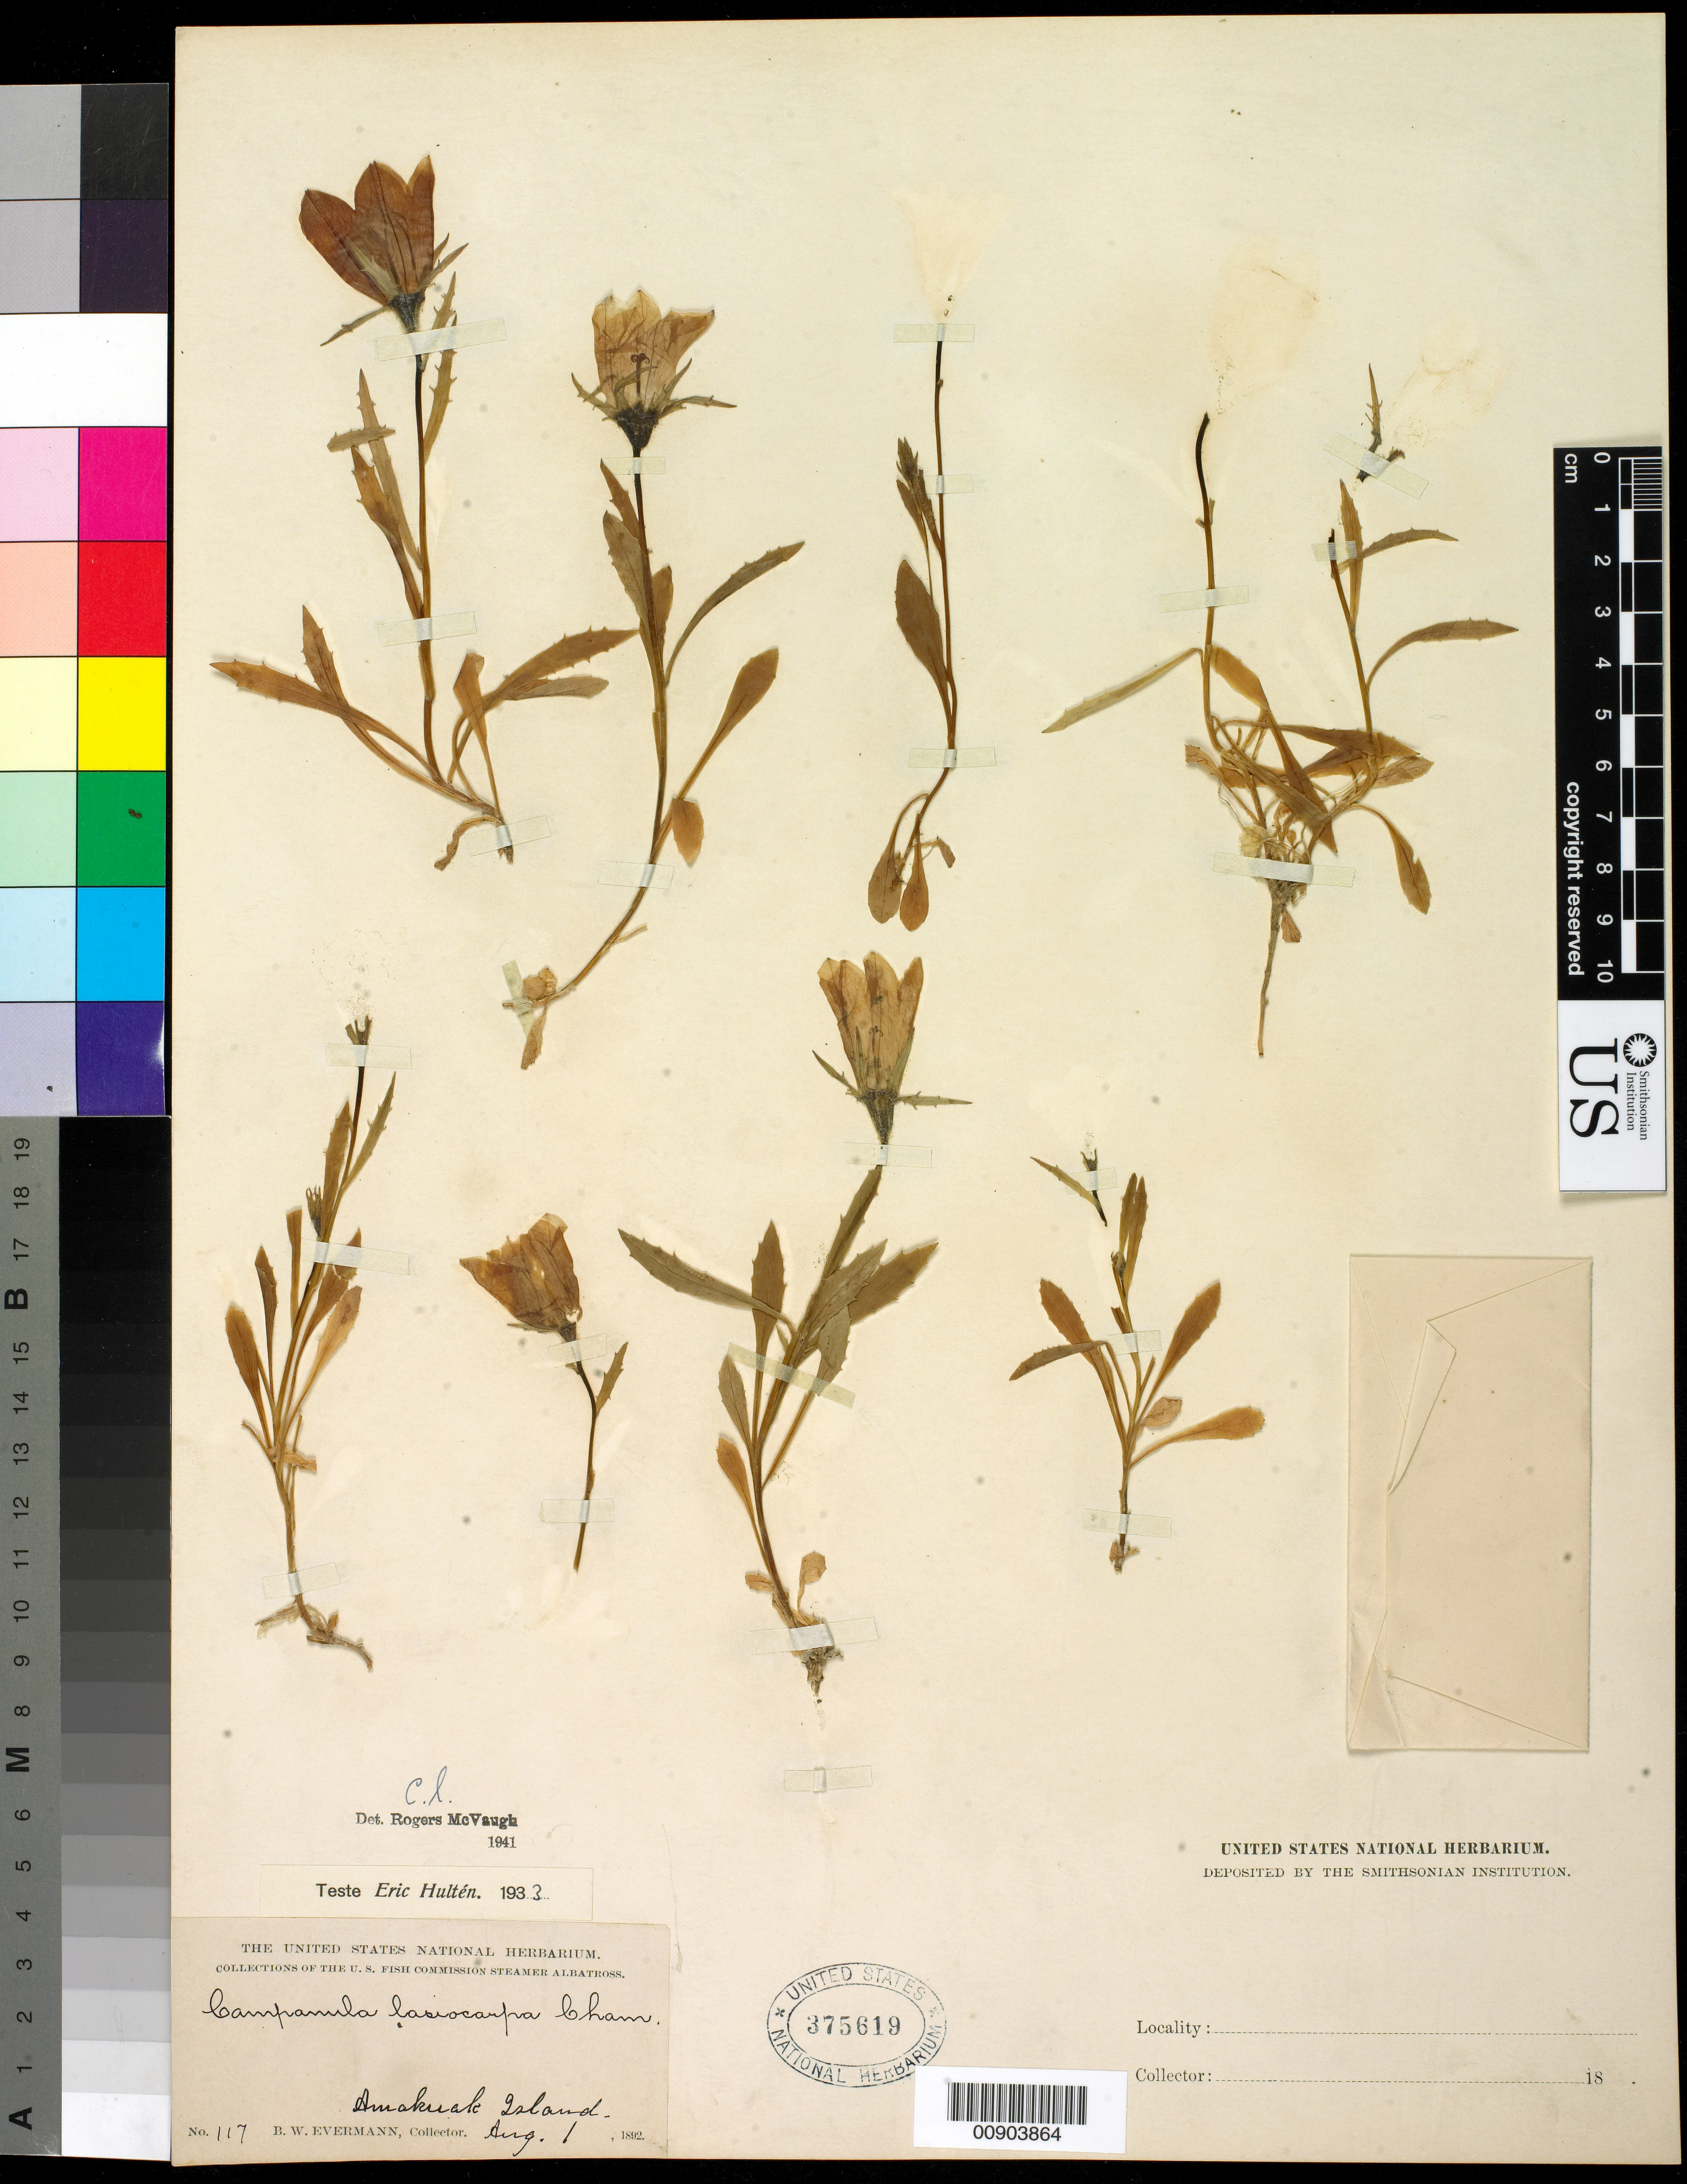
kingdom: Plantae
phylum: Tracheophyta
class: Magnoliopsida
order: Asterales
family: Campanulaceae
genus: Campanula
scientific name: Campanula lasiocarpa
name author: Cham.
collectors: B. W. Evermann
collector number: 117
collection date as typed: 01 Aug 1892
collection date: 1892-08-01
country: United States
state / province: Alaska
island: Amakuak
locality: Amakuak Island.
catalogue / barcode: US 375619